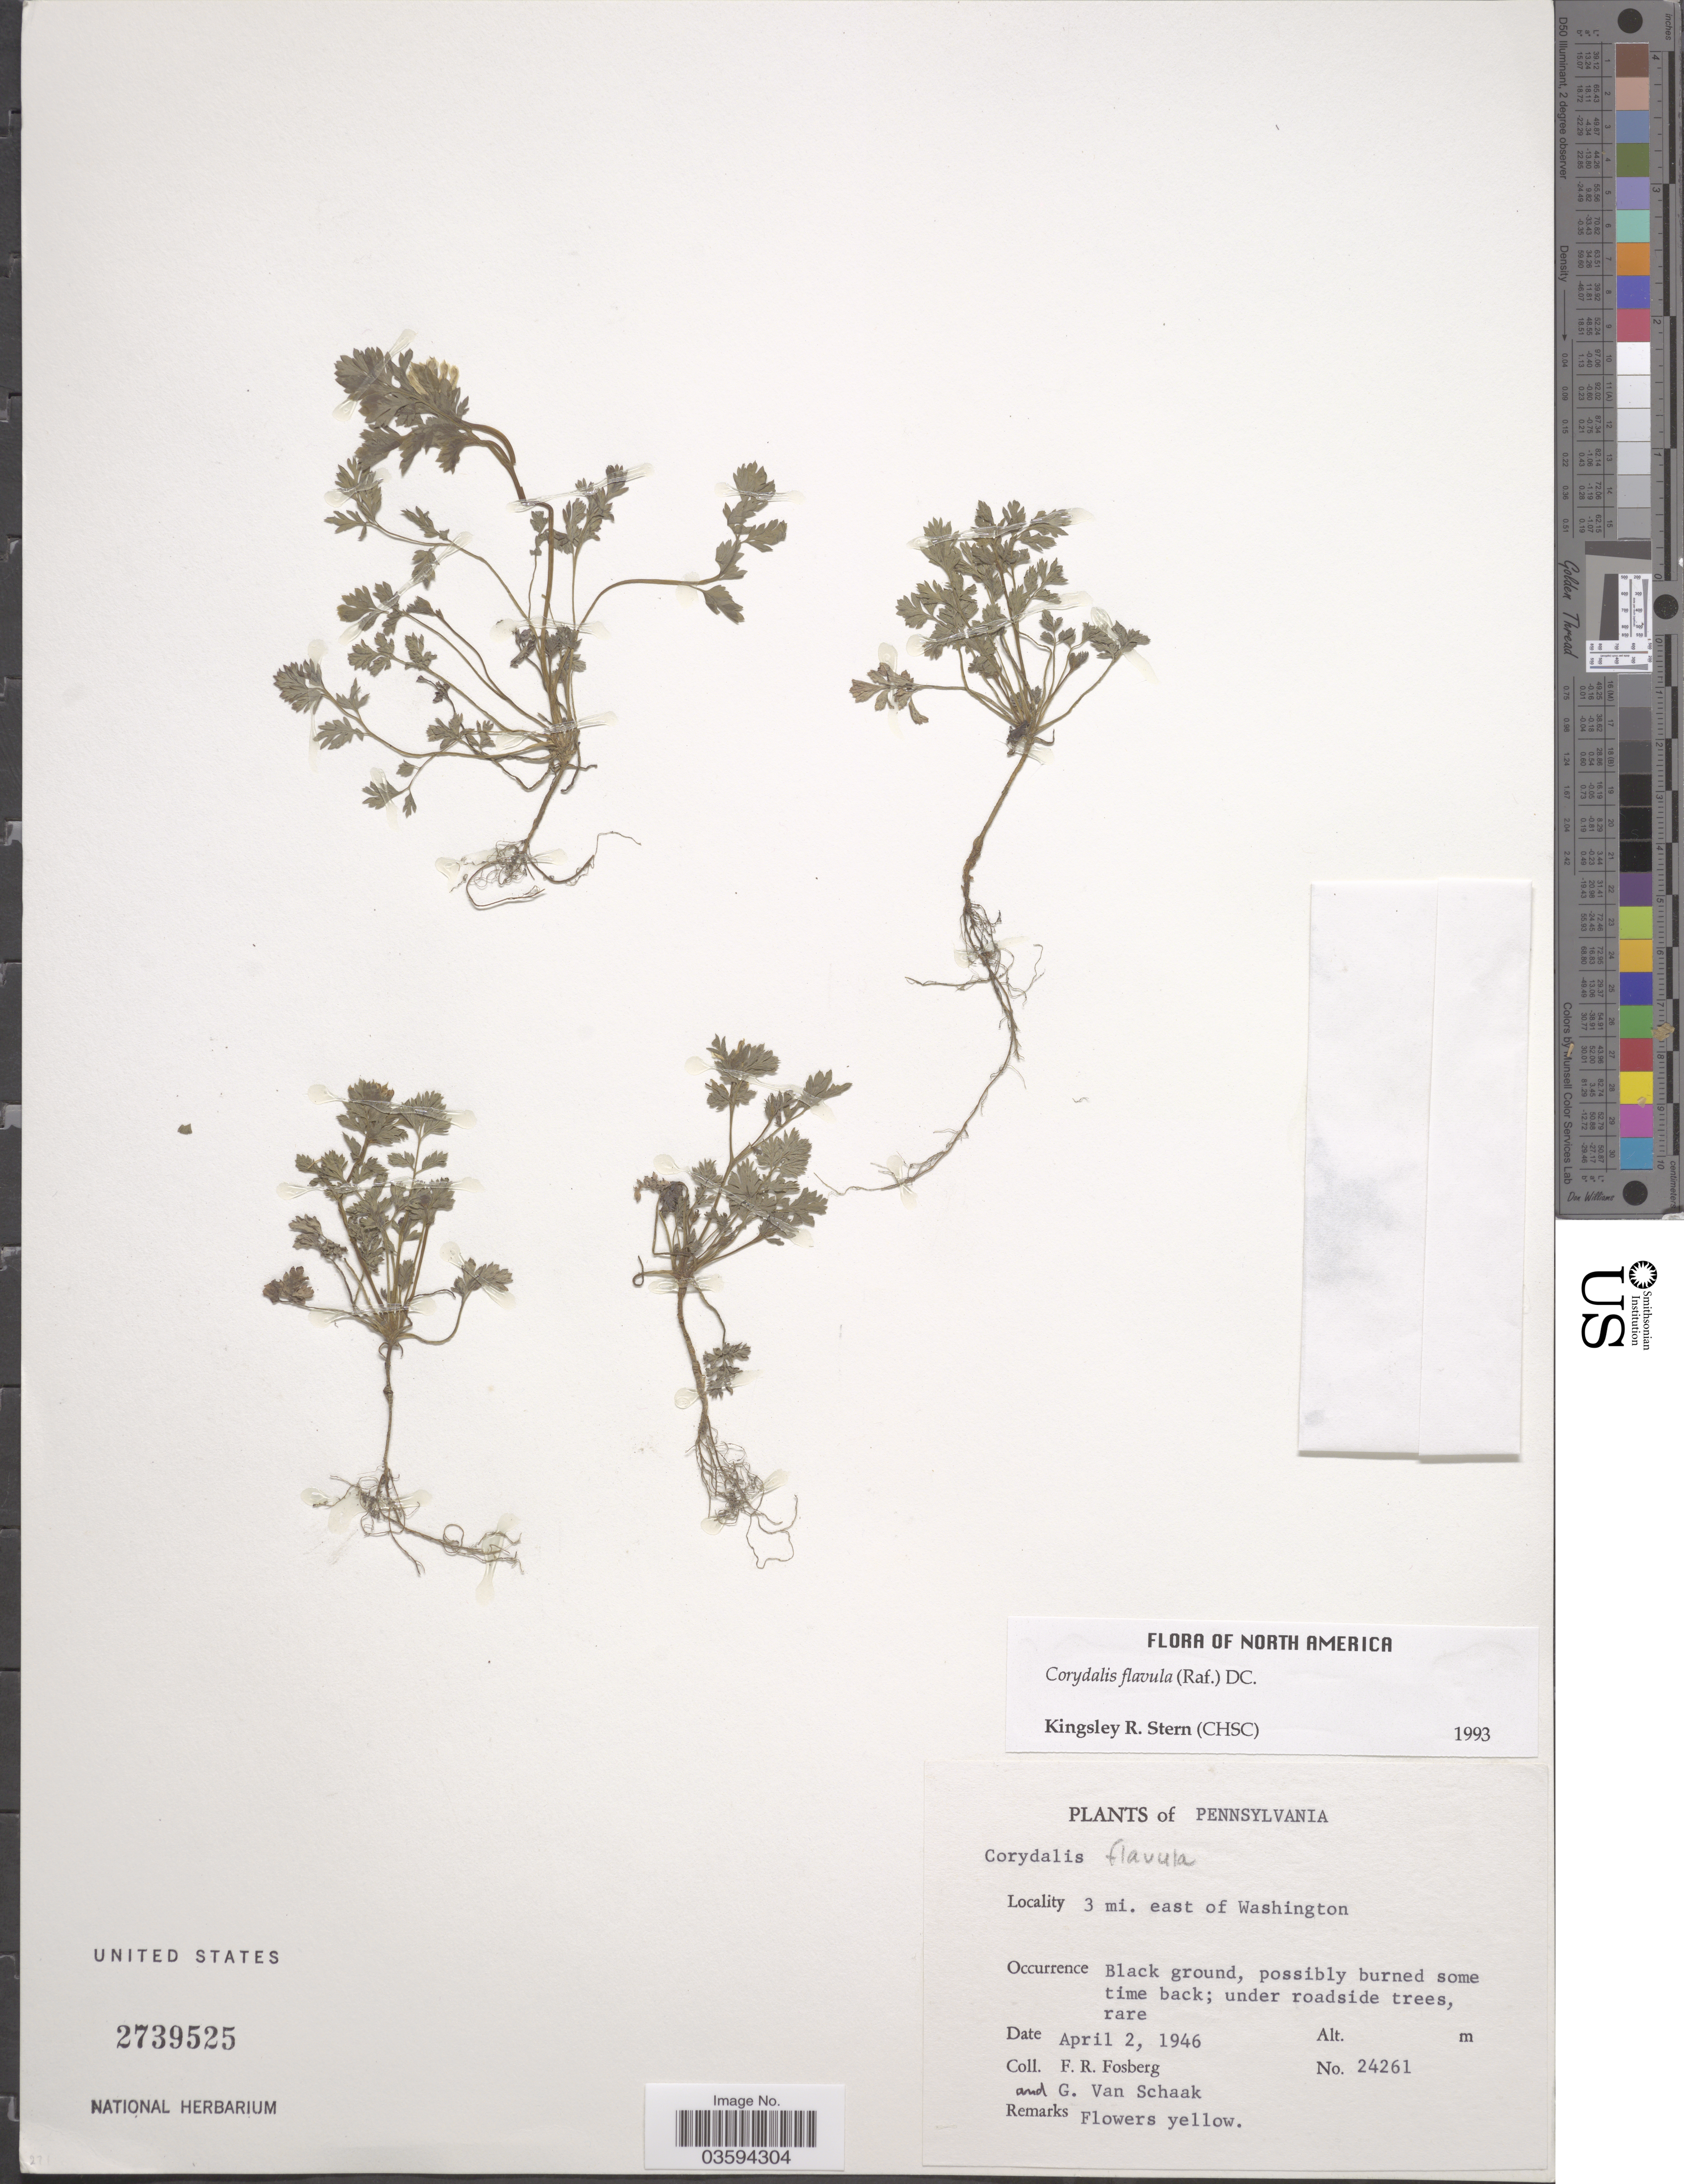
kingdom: Plantae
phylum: Tracheophyta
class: Magnoliopsida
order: Ranunculales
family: Papaveraceae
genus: Corydalis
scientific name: Corydalis flavula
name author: (Raf.) DC.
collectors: F. R. Fosberg & G. Van Schaak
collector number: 24261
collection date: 1946-04-02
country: United States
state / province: Pennsylvania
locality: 3 mi. east of Washington.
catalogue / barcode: US 2739525